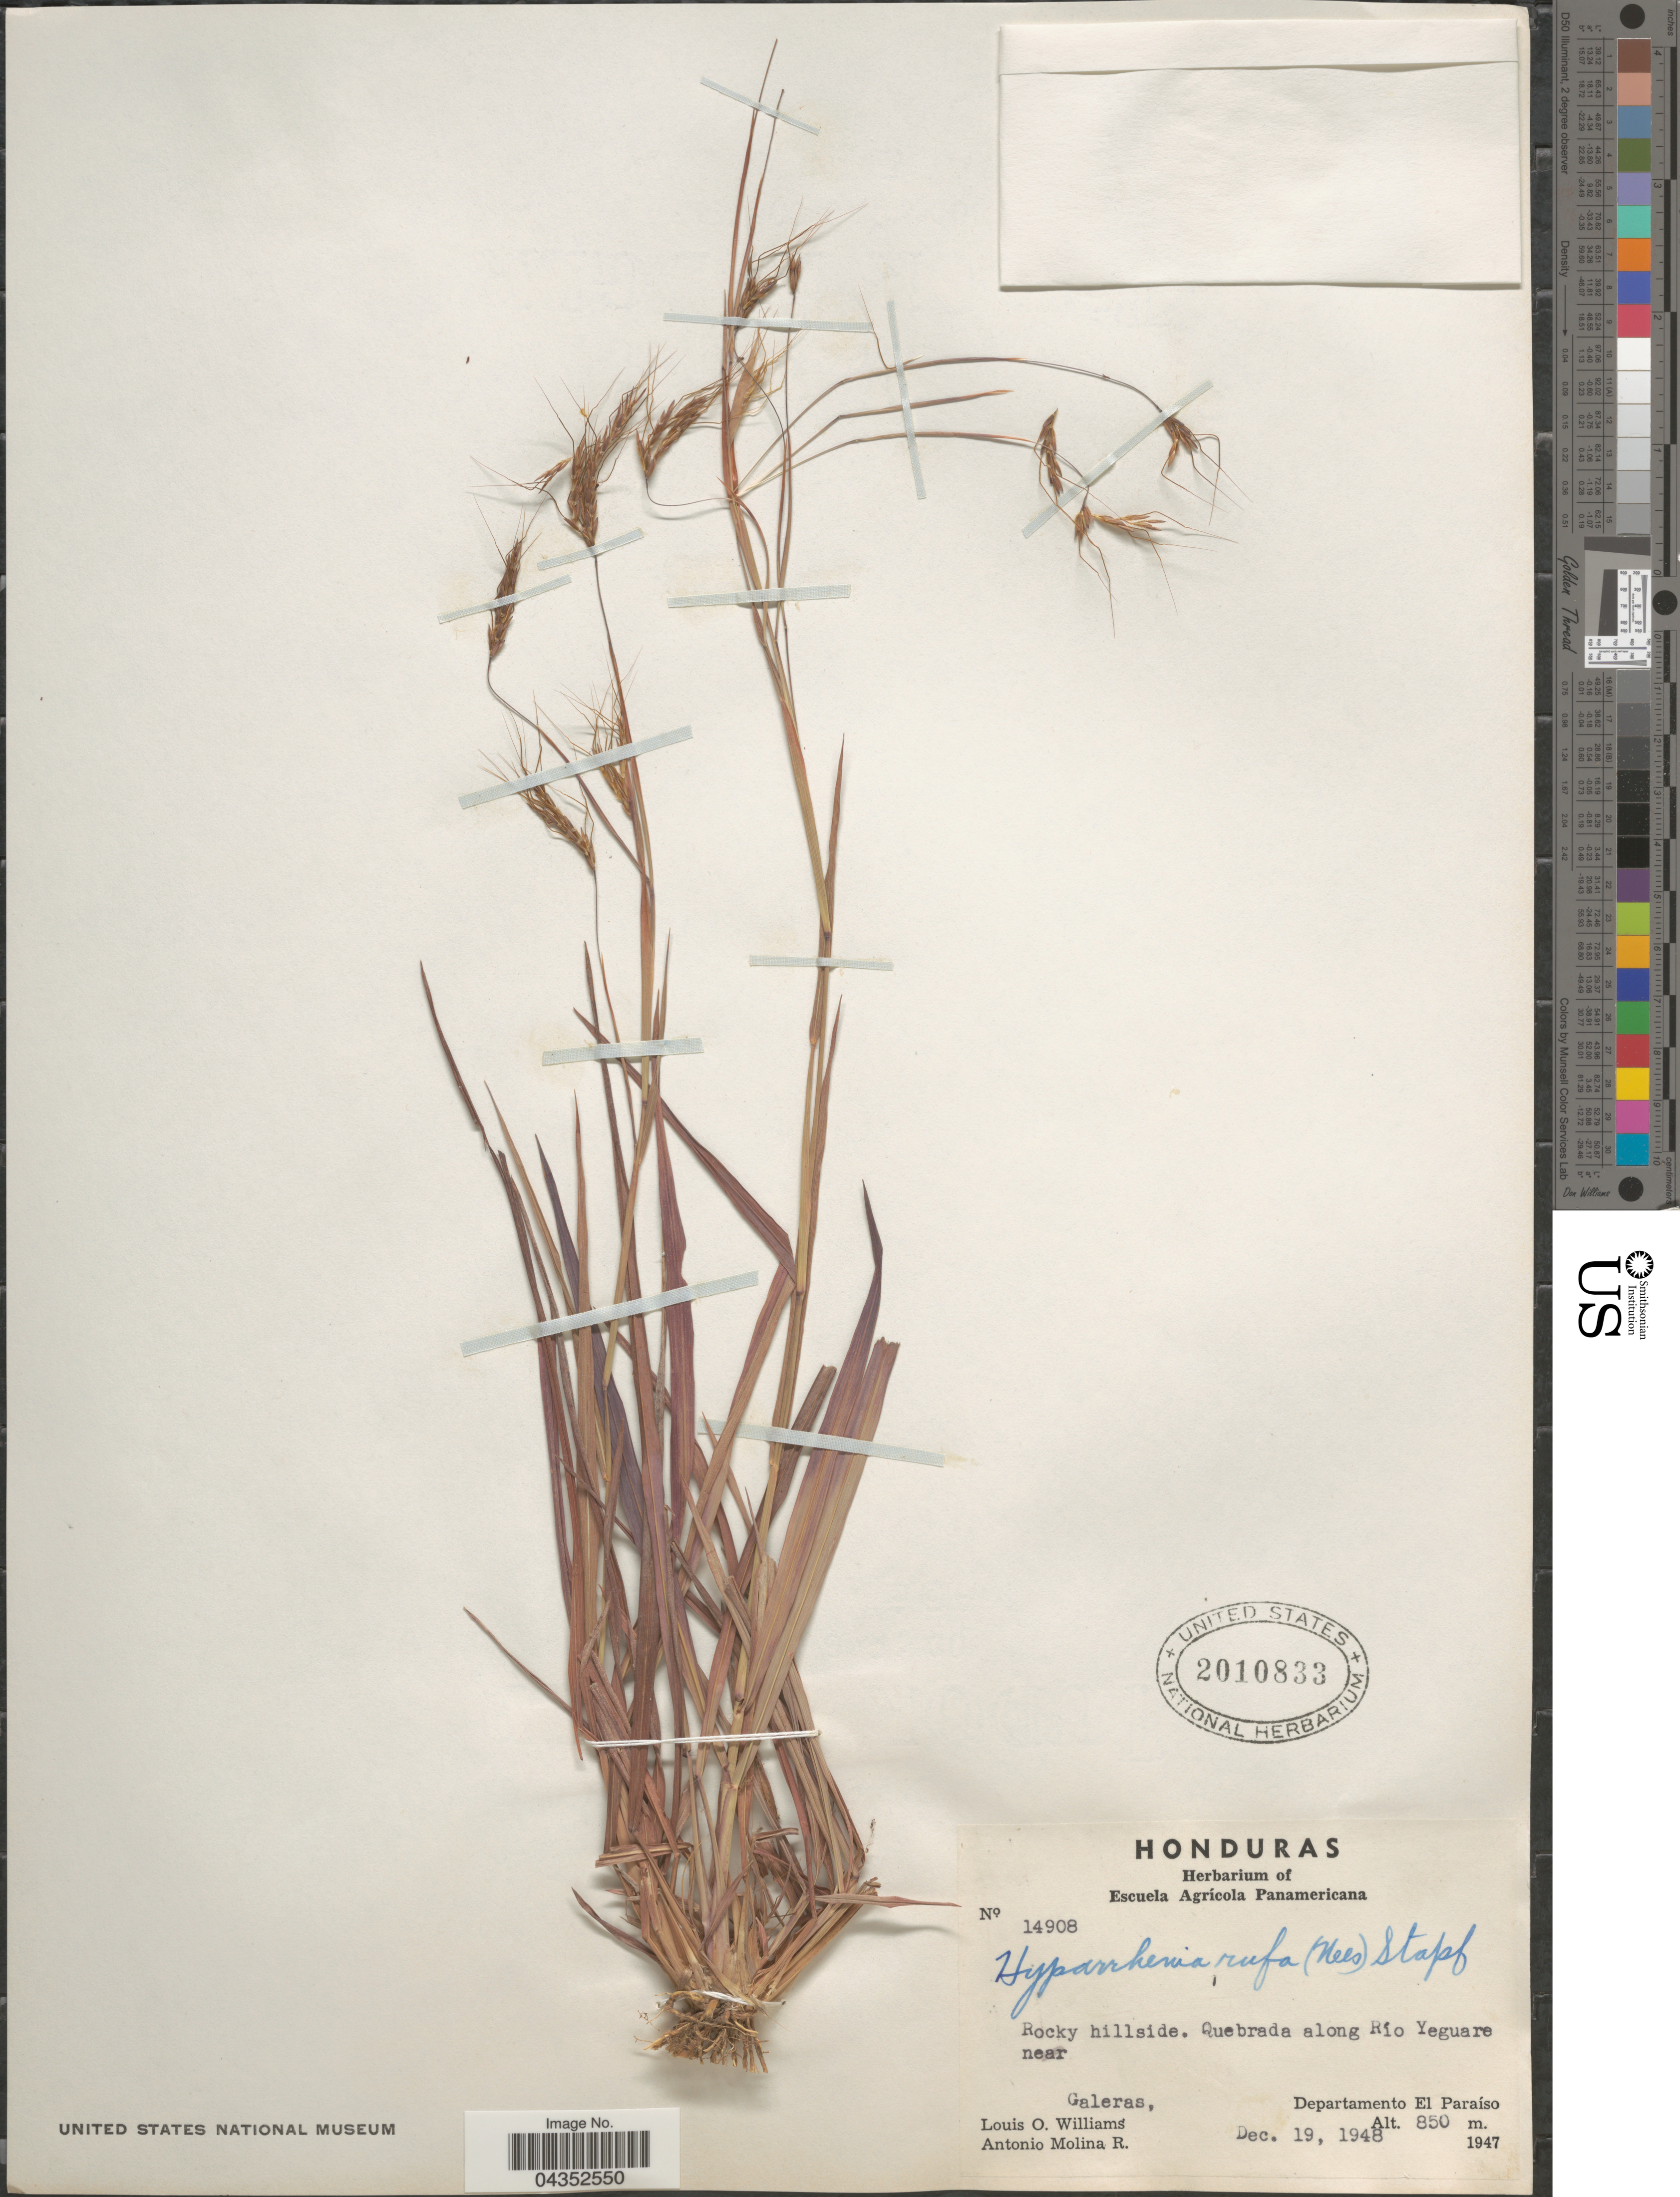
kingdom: Plantae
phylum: Tracheophyta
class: Liliopsida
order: Poales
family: Poaceae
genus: Hyparrhenia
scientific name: Hyparrhenia rufa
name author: (Nees) Stapf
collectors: L. O. Williams & A. Molina R.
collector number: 14908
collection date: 1948-12-19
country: Honduras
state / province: El Paraiso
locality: Rocky hillside. Quebrada along Río Yeguare near Galeras, Departamento El Paraíso.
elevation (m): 850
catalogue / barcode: US 2010833